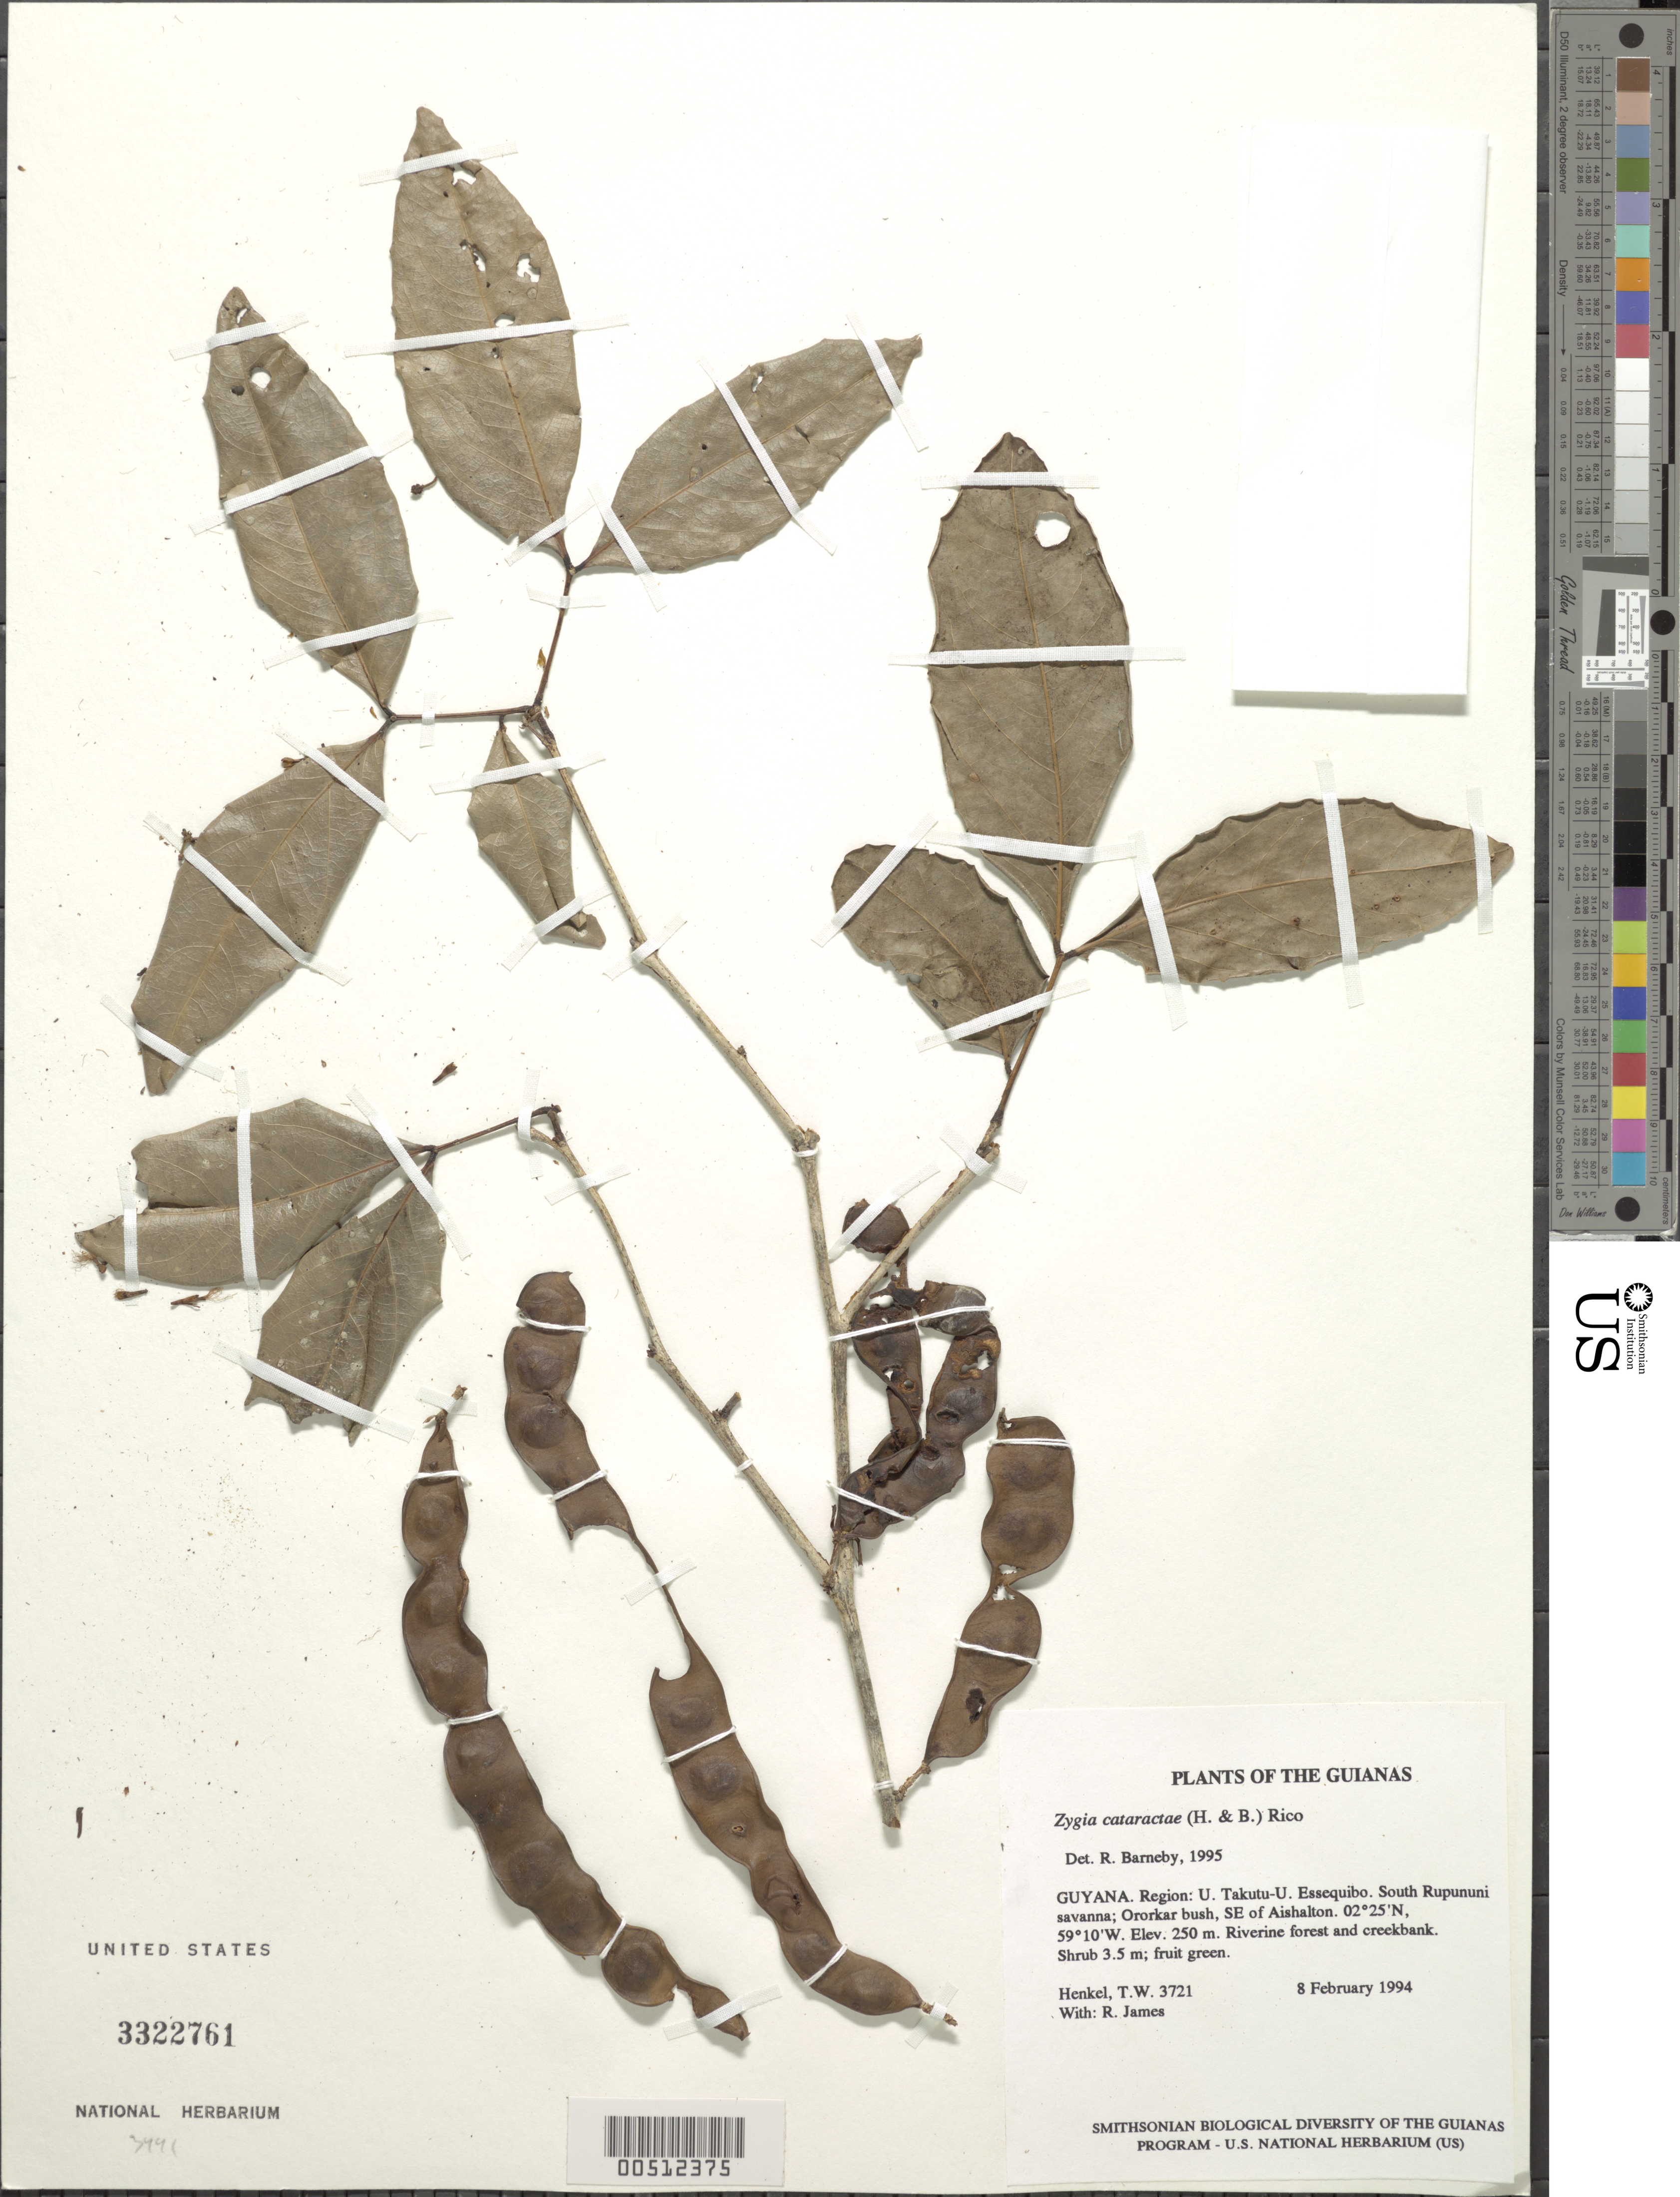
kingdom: Plantae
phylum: Tracheophyta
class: Magnoliopsida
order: Fabales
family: Fabaceae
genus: Zygia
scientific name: Zygia cataractae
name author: (Kunth) L. Rico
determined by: Barneby, Rupert C., (NY)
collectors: T. Henkel & R. James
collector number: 3721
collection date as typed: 8 February 1994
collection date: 1994-02-08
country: Guyana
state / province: U. Takutu-U. Essequibo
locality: South Rupununi savanna; Ororkar bush, SE of Aishalton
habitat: Riverine forest and creekbank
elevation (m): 250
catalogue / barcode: US 3322761